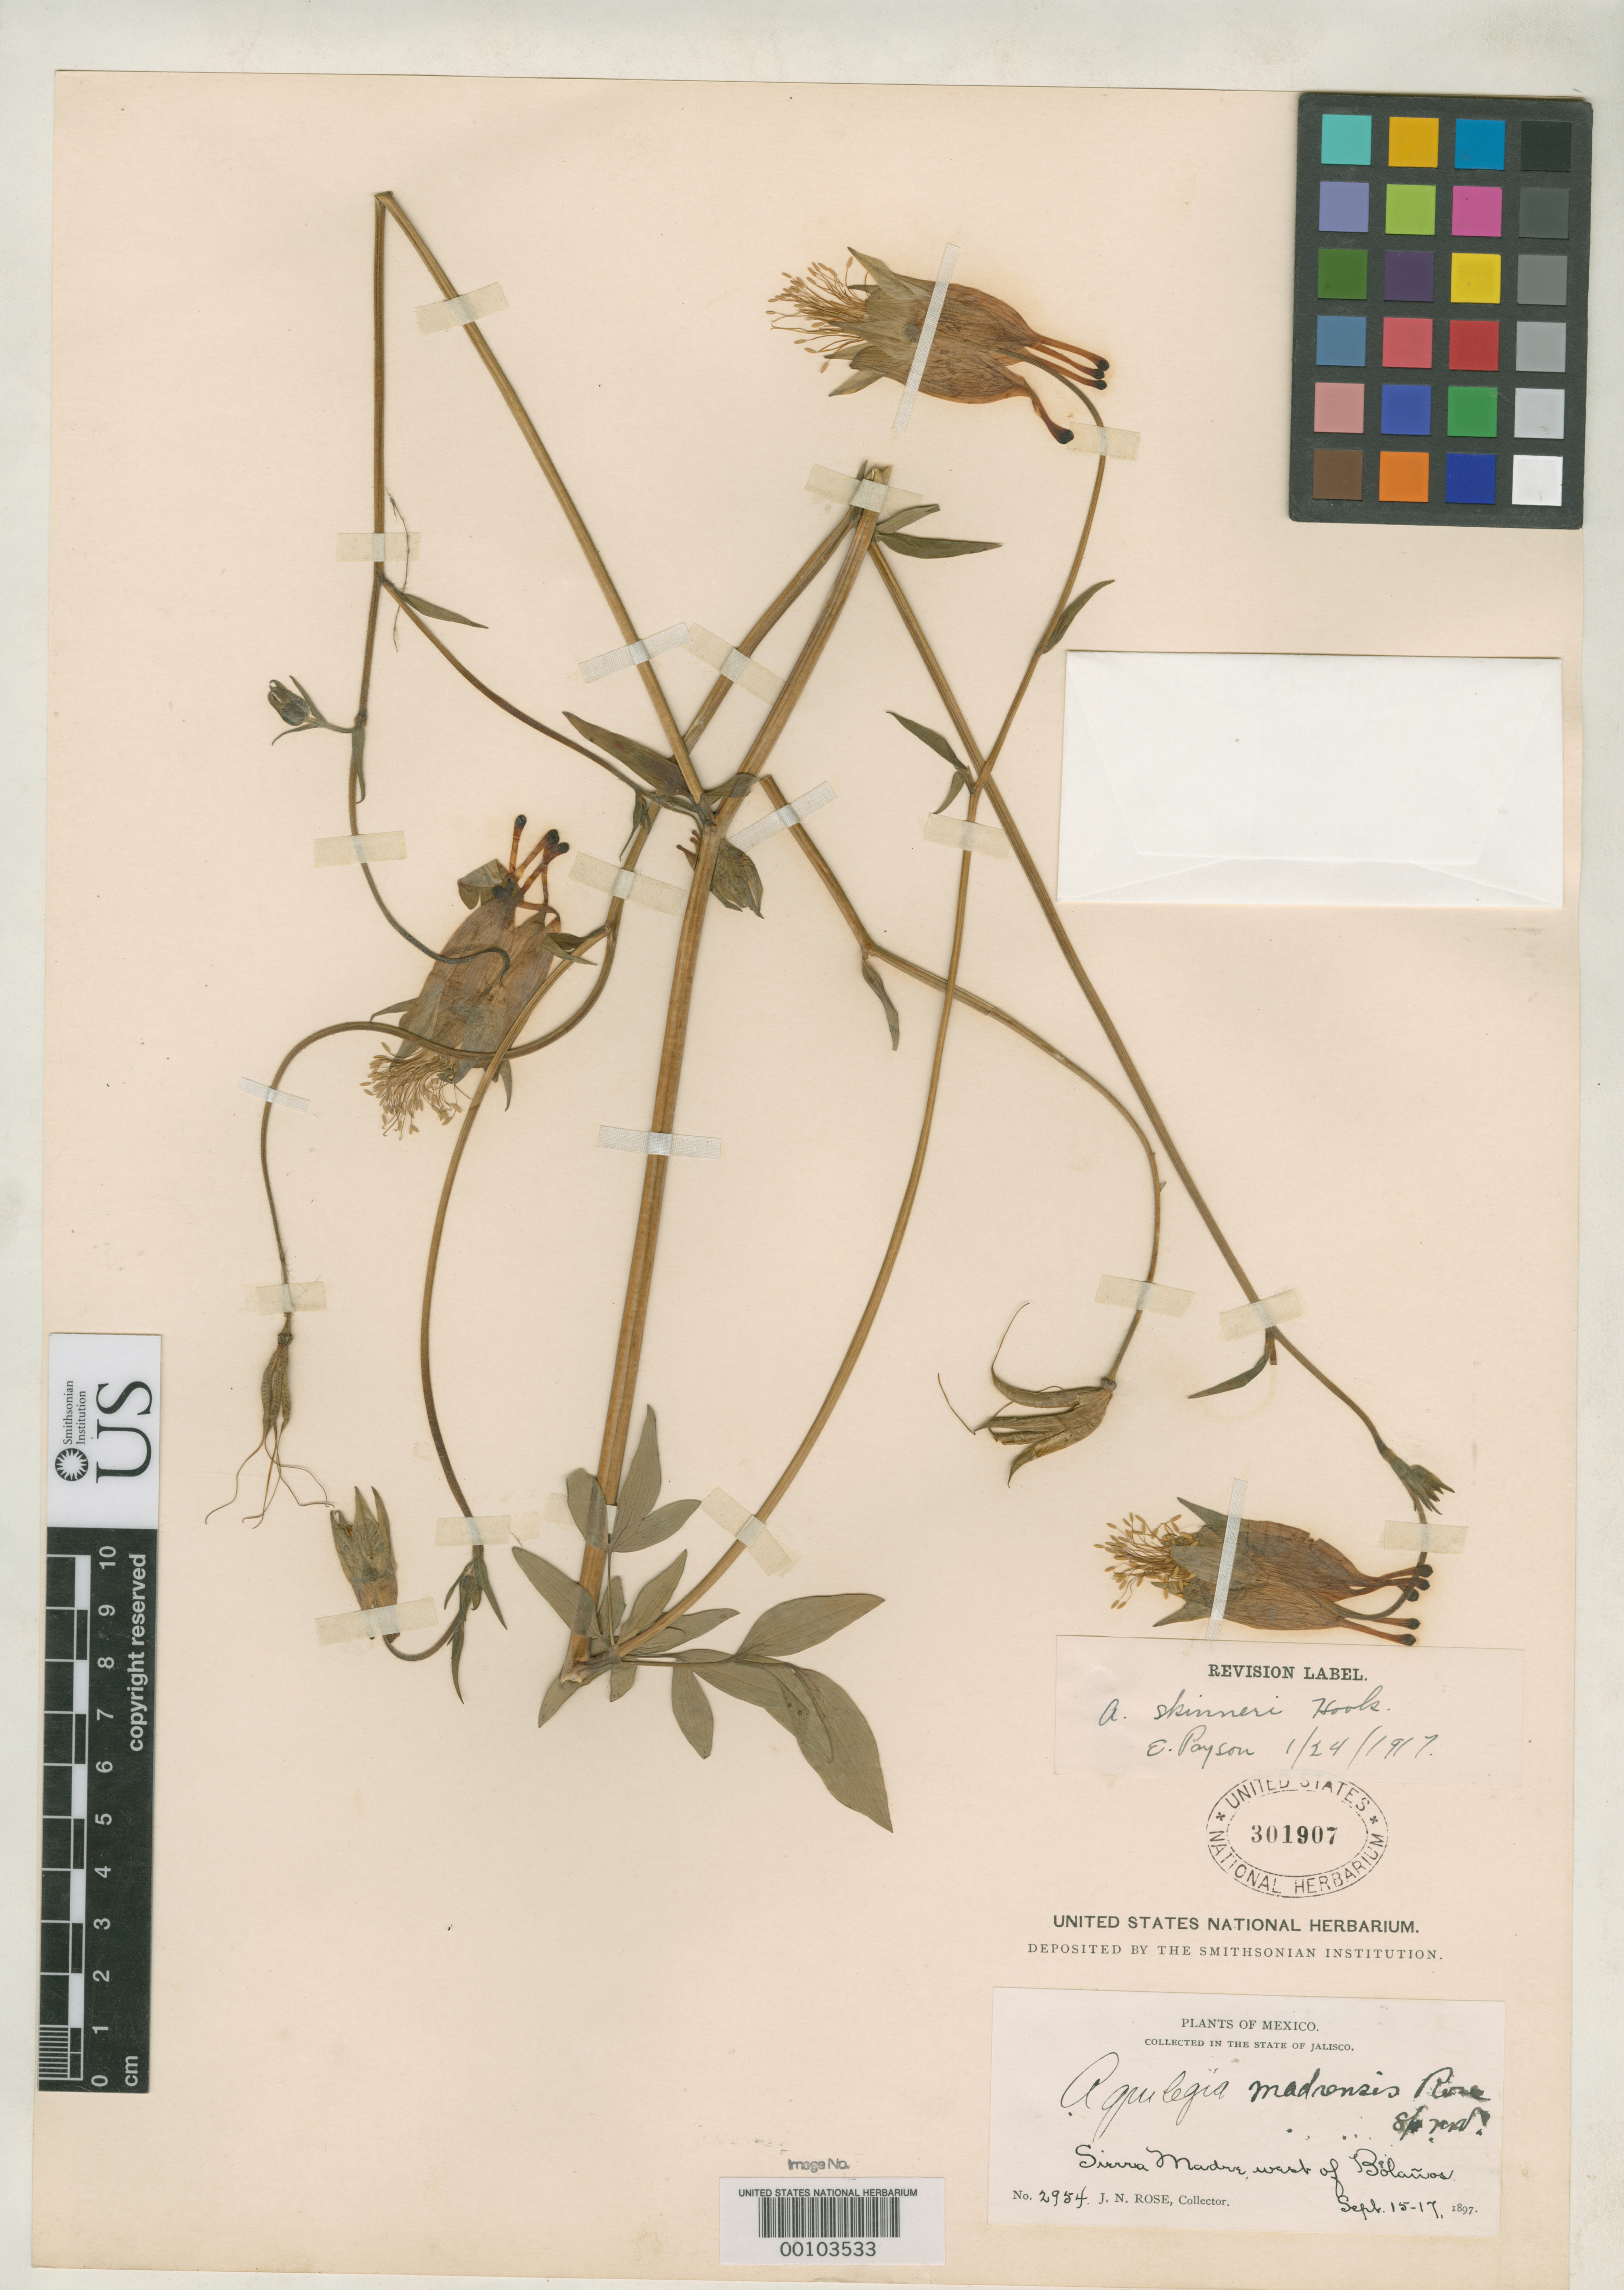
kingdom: Plantae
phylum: Tracheophyta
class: Magnoliopsida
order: Ranunculales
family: Ranunculaceae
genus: Aquilegia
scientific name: Aquilegia madrensis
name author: Rose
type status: Isotype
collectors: J. N. Rose & E. A. Goldman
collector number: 2954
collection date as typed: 15 Sep 1897 to 17 Sep 1897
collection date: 1897-09-15/1897-09-17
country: Mexico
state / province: Jalisco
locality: Sierra Madre, W of Bolanos.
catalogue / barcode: US 301907